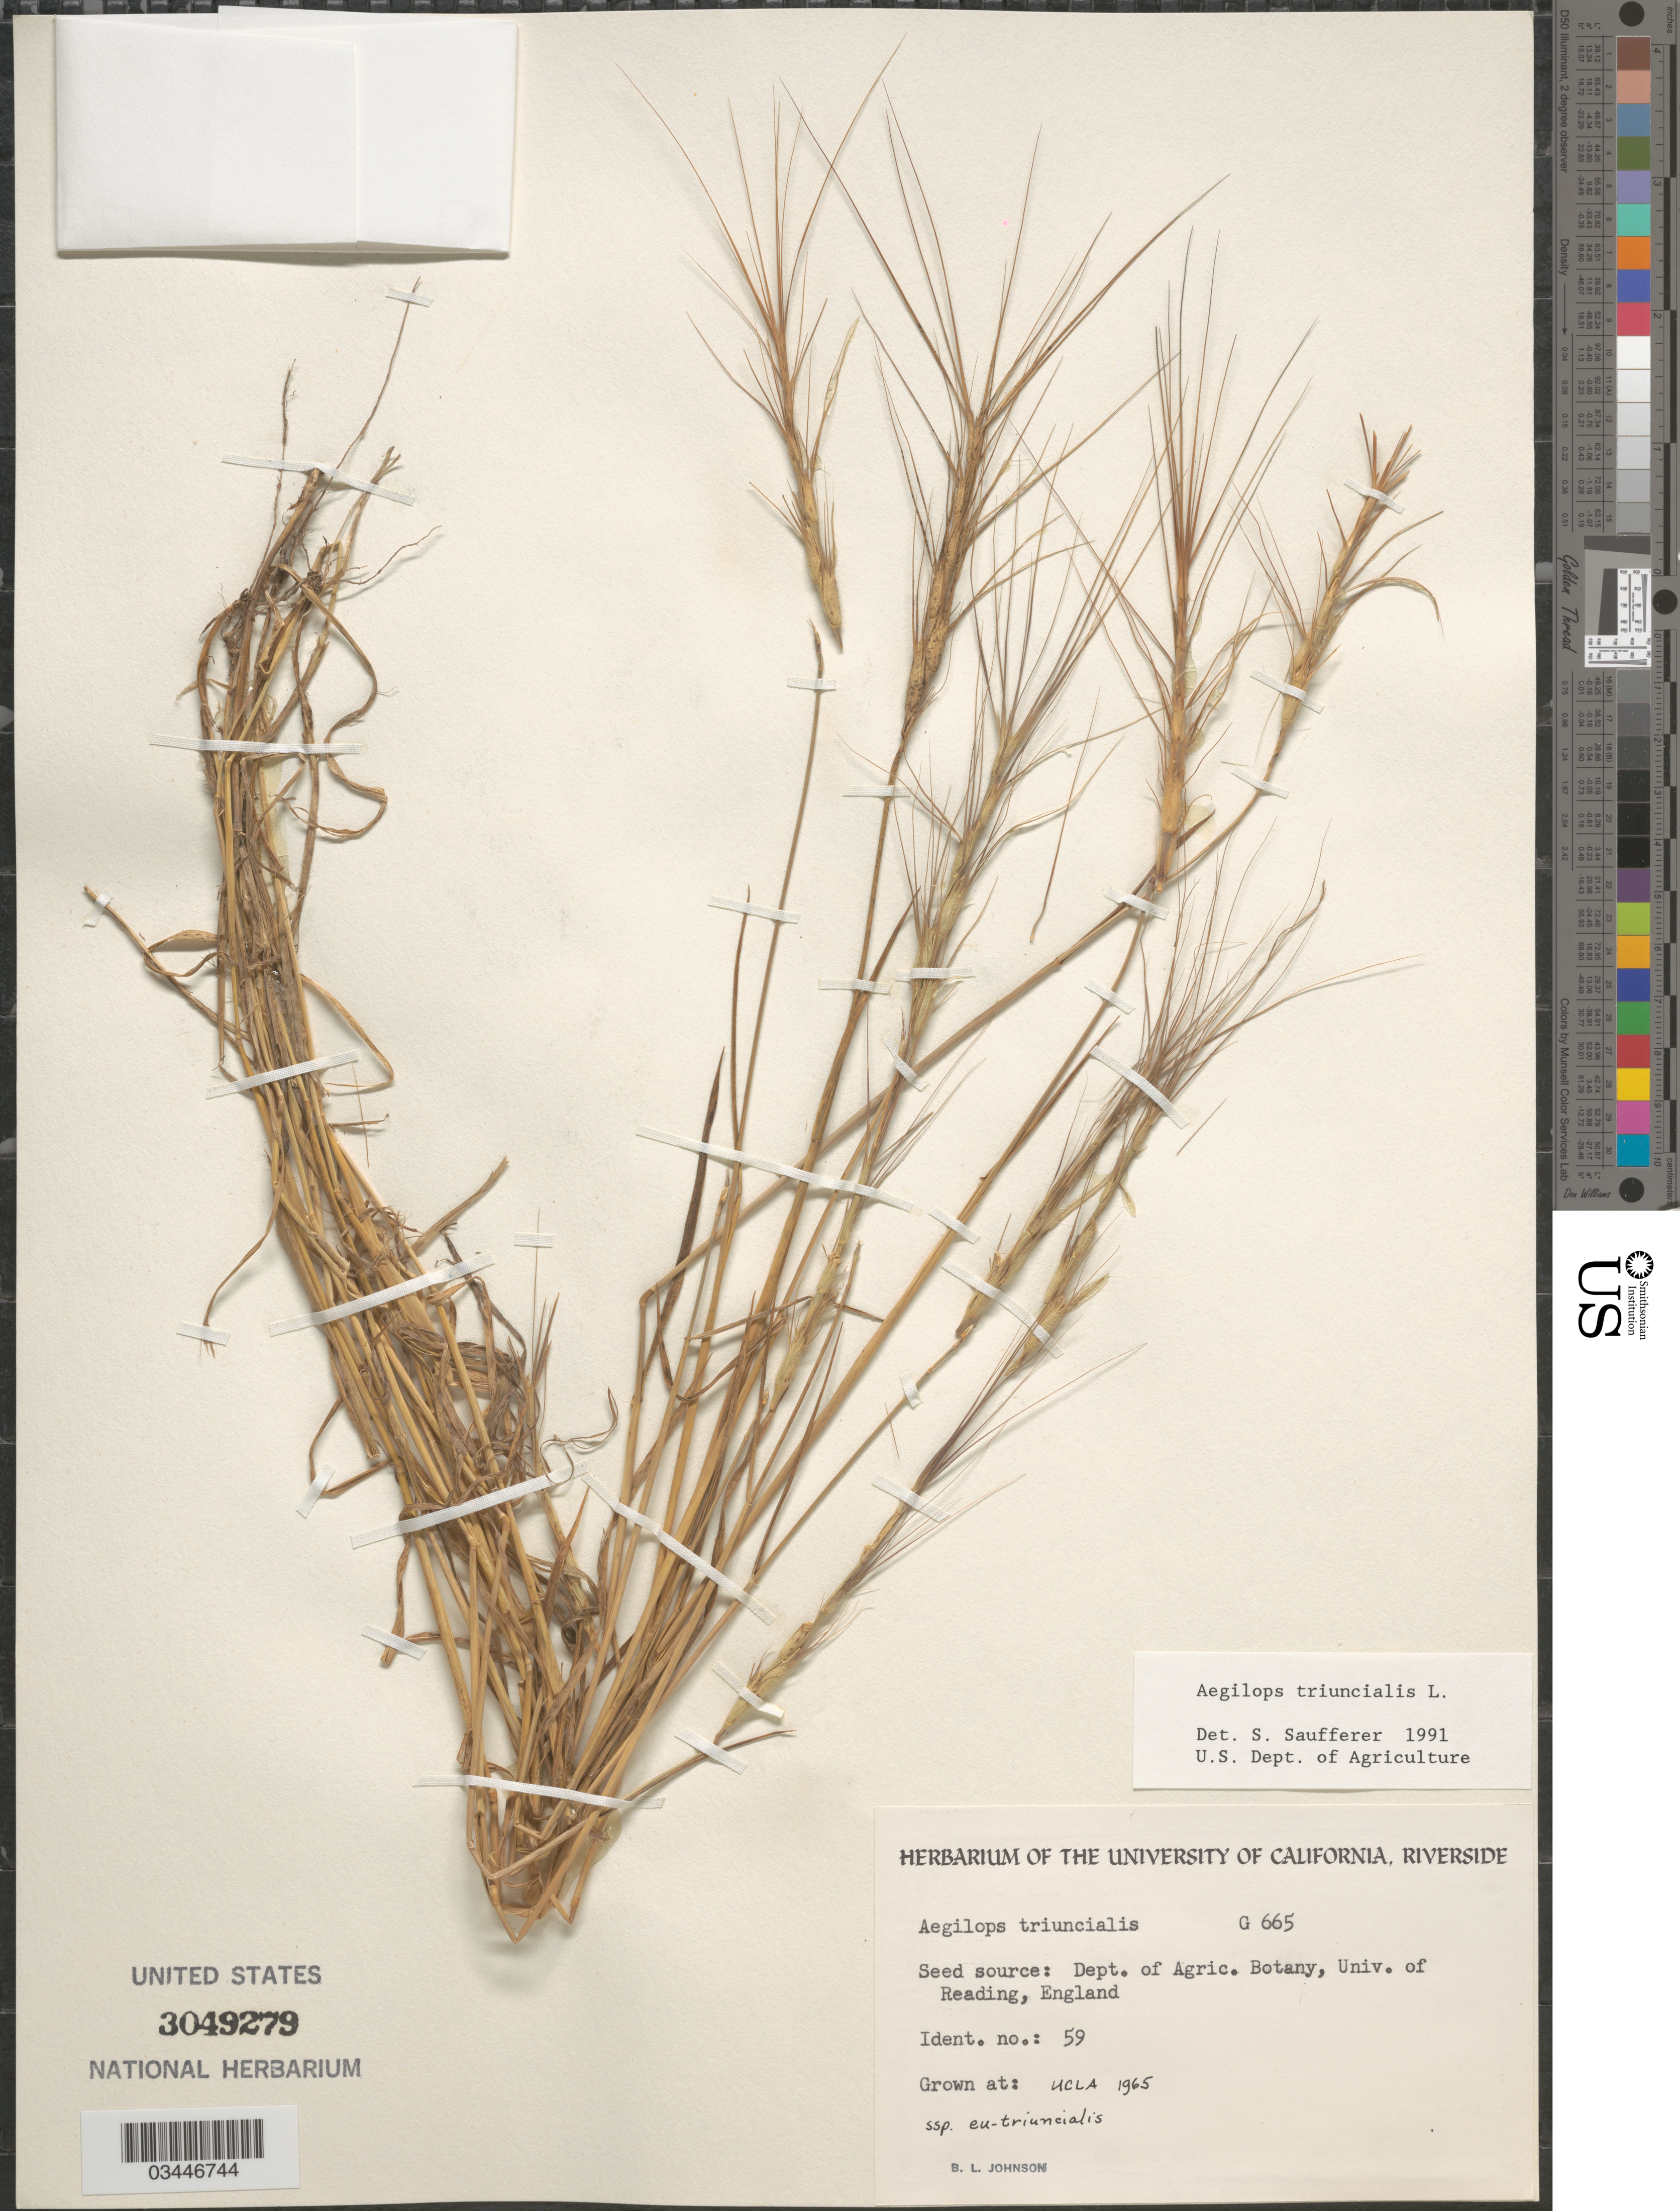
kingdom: Plantae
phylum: Tracheophyta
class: Liliopsida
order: Poales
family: Poaceae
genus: Aegilops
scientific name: Aegilops triuncialis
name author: L.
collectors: B. Johnson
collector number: G665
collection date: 1965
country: United States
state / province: California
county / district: Los Angeles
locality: UCLA.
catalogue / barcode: US 3049279